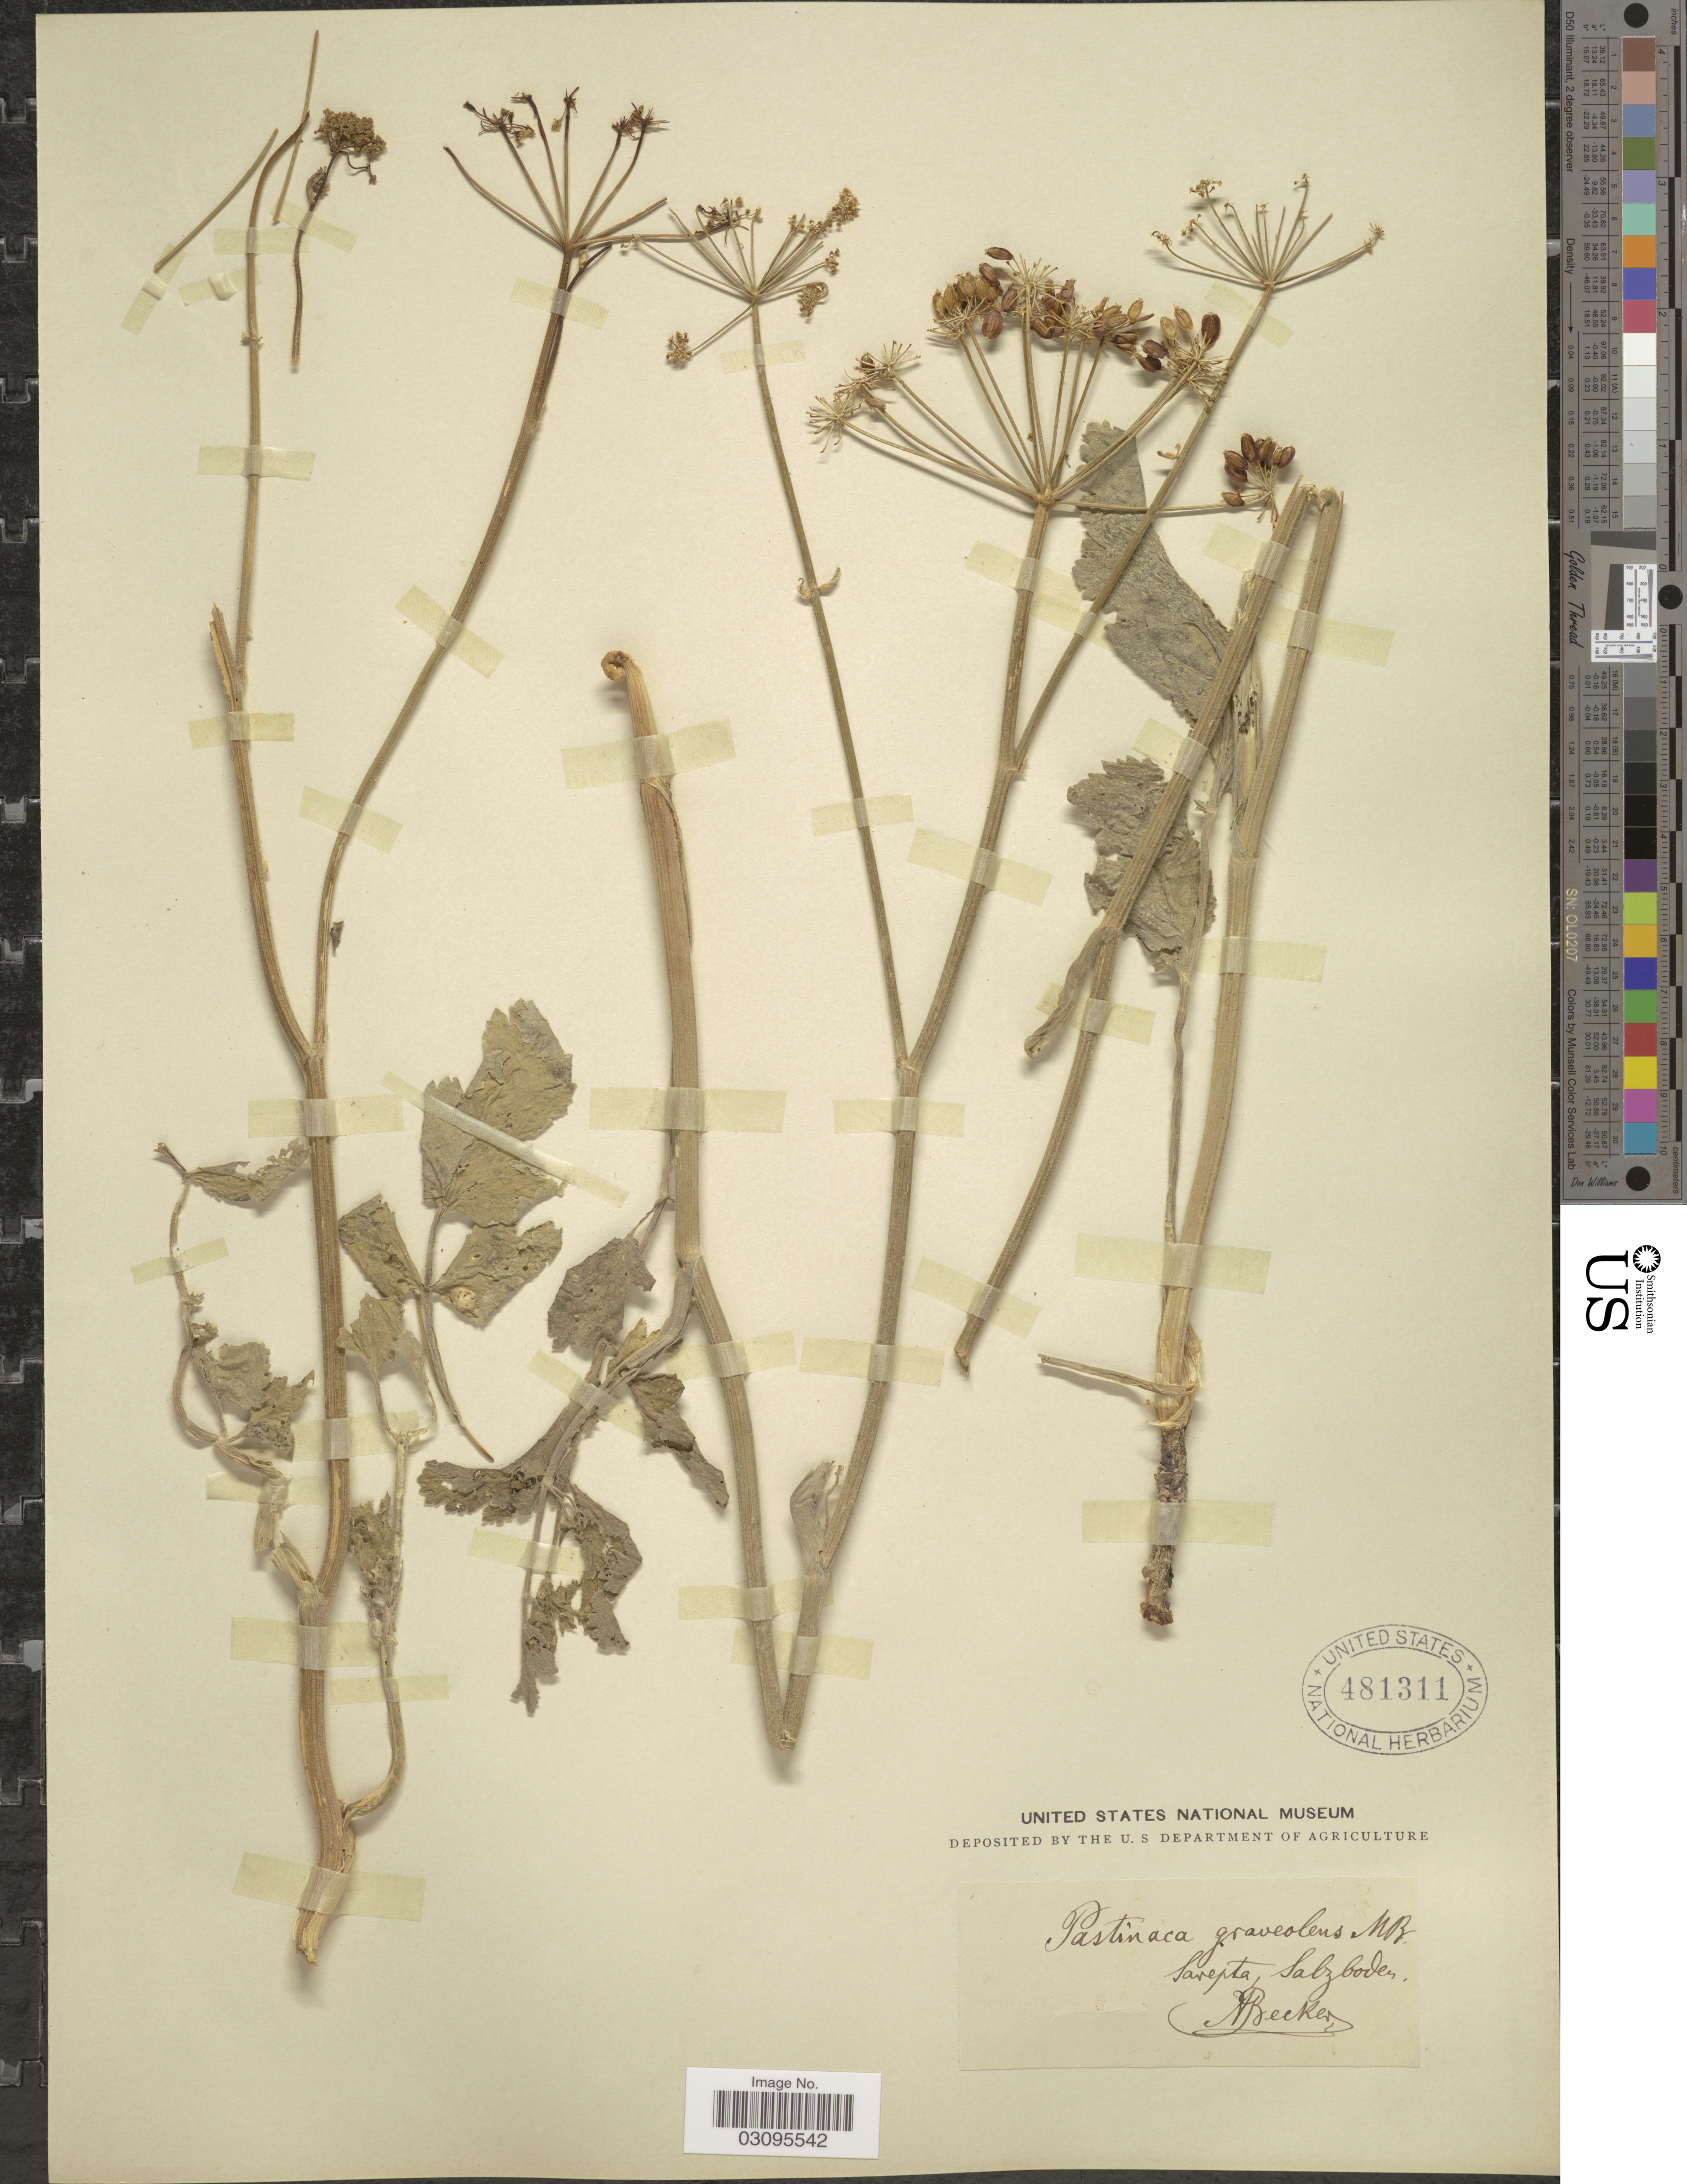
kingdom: Plantae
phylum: Tracheophyta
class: Magnoliopsida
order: Apiales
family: Apiaceae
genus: Pastinaca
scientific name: Pastinaca graveolens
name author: M. Bieb.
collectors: A. Becker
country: Russian Federation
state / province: Volgograd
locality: Sarepta, Salzboden.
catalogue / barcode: US 481311